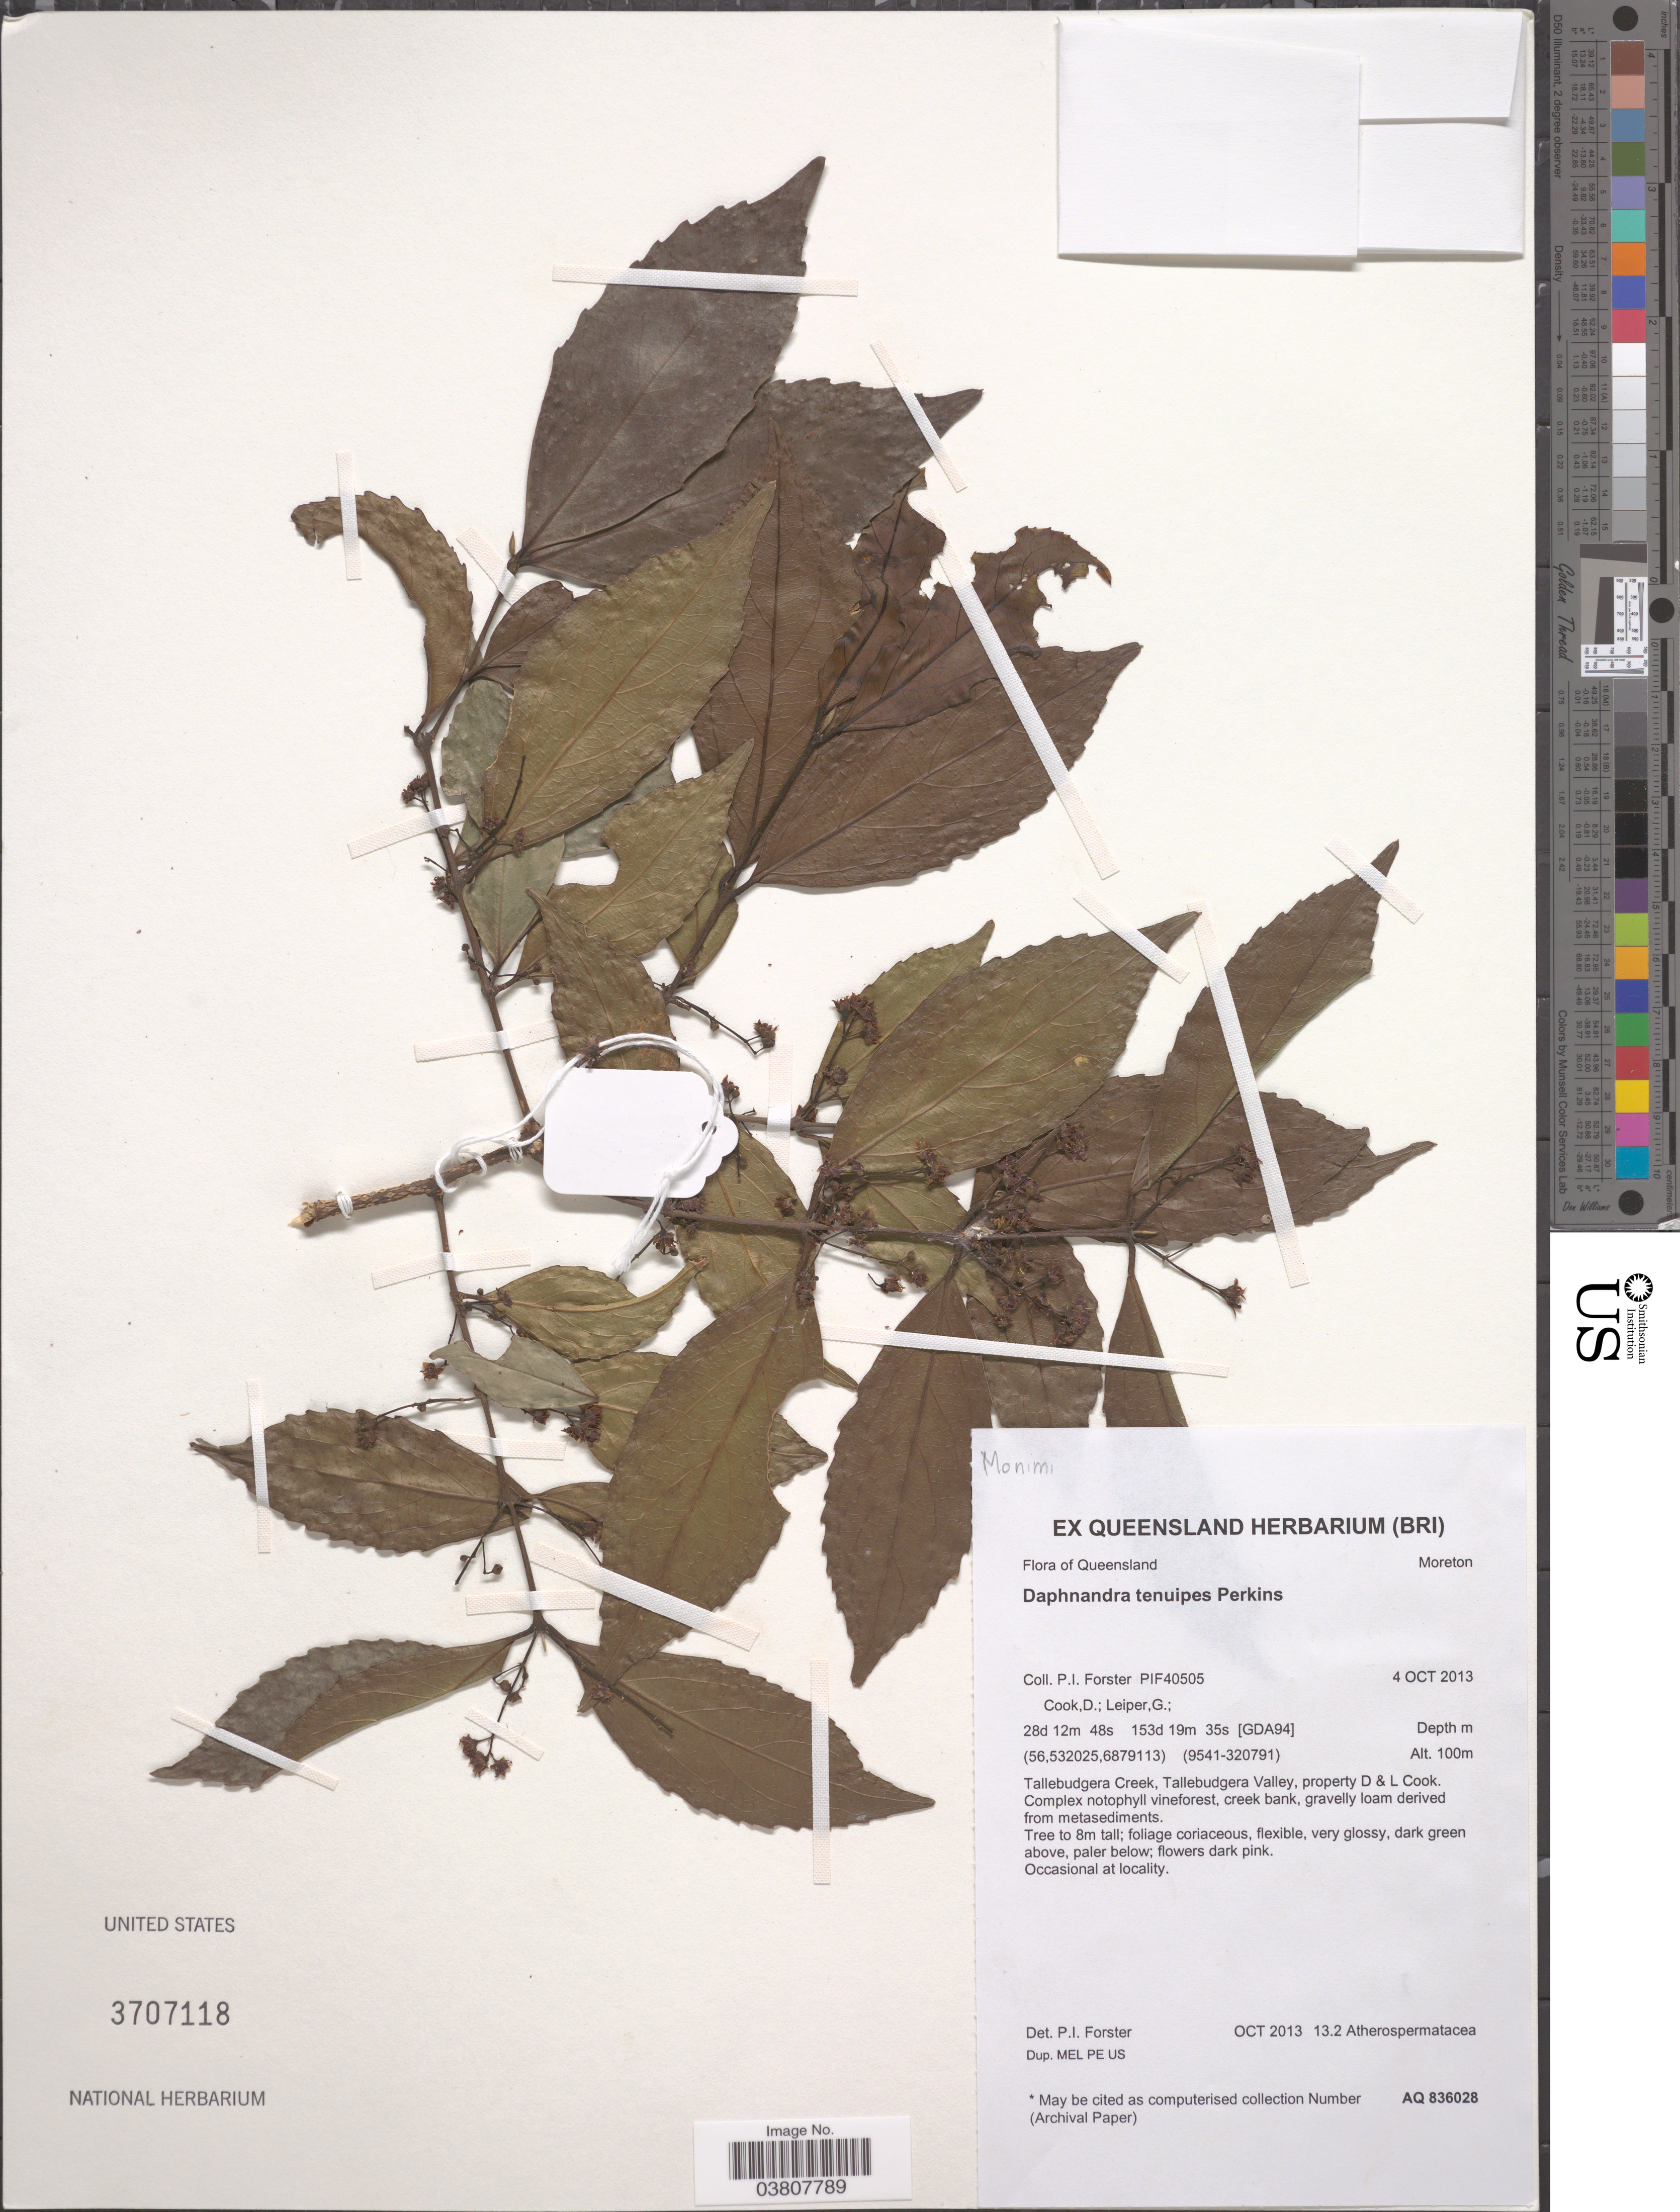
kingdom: Plantae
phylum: Tracheophyta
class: Magnoliopsida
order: Laurales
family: Atherospermataceae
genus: Daphnandra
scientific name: Daphnandra tenuipes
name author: Perkins in Engl.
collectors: P. Forster, D. Cook & G. Leiper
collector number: PIF40505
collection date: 2013-10-04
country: Australia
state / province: Queensland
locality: Moreton [unsure placement] Tallebudgera Creek, Tallebudgera Valley, property D & L Cook.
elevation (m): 100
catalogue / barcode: US 3707118